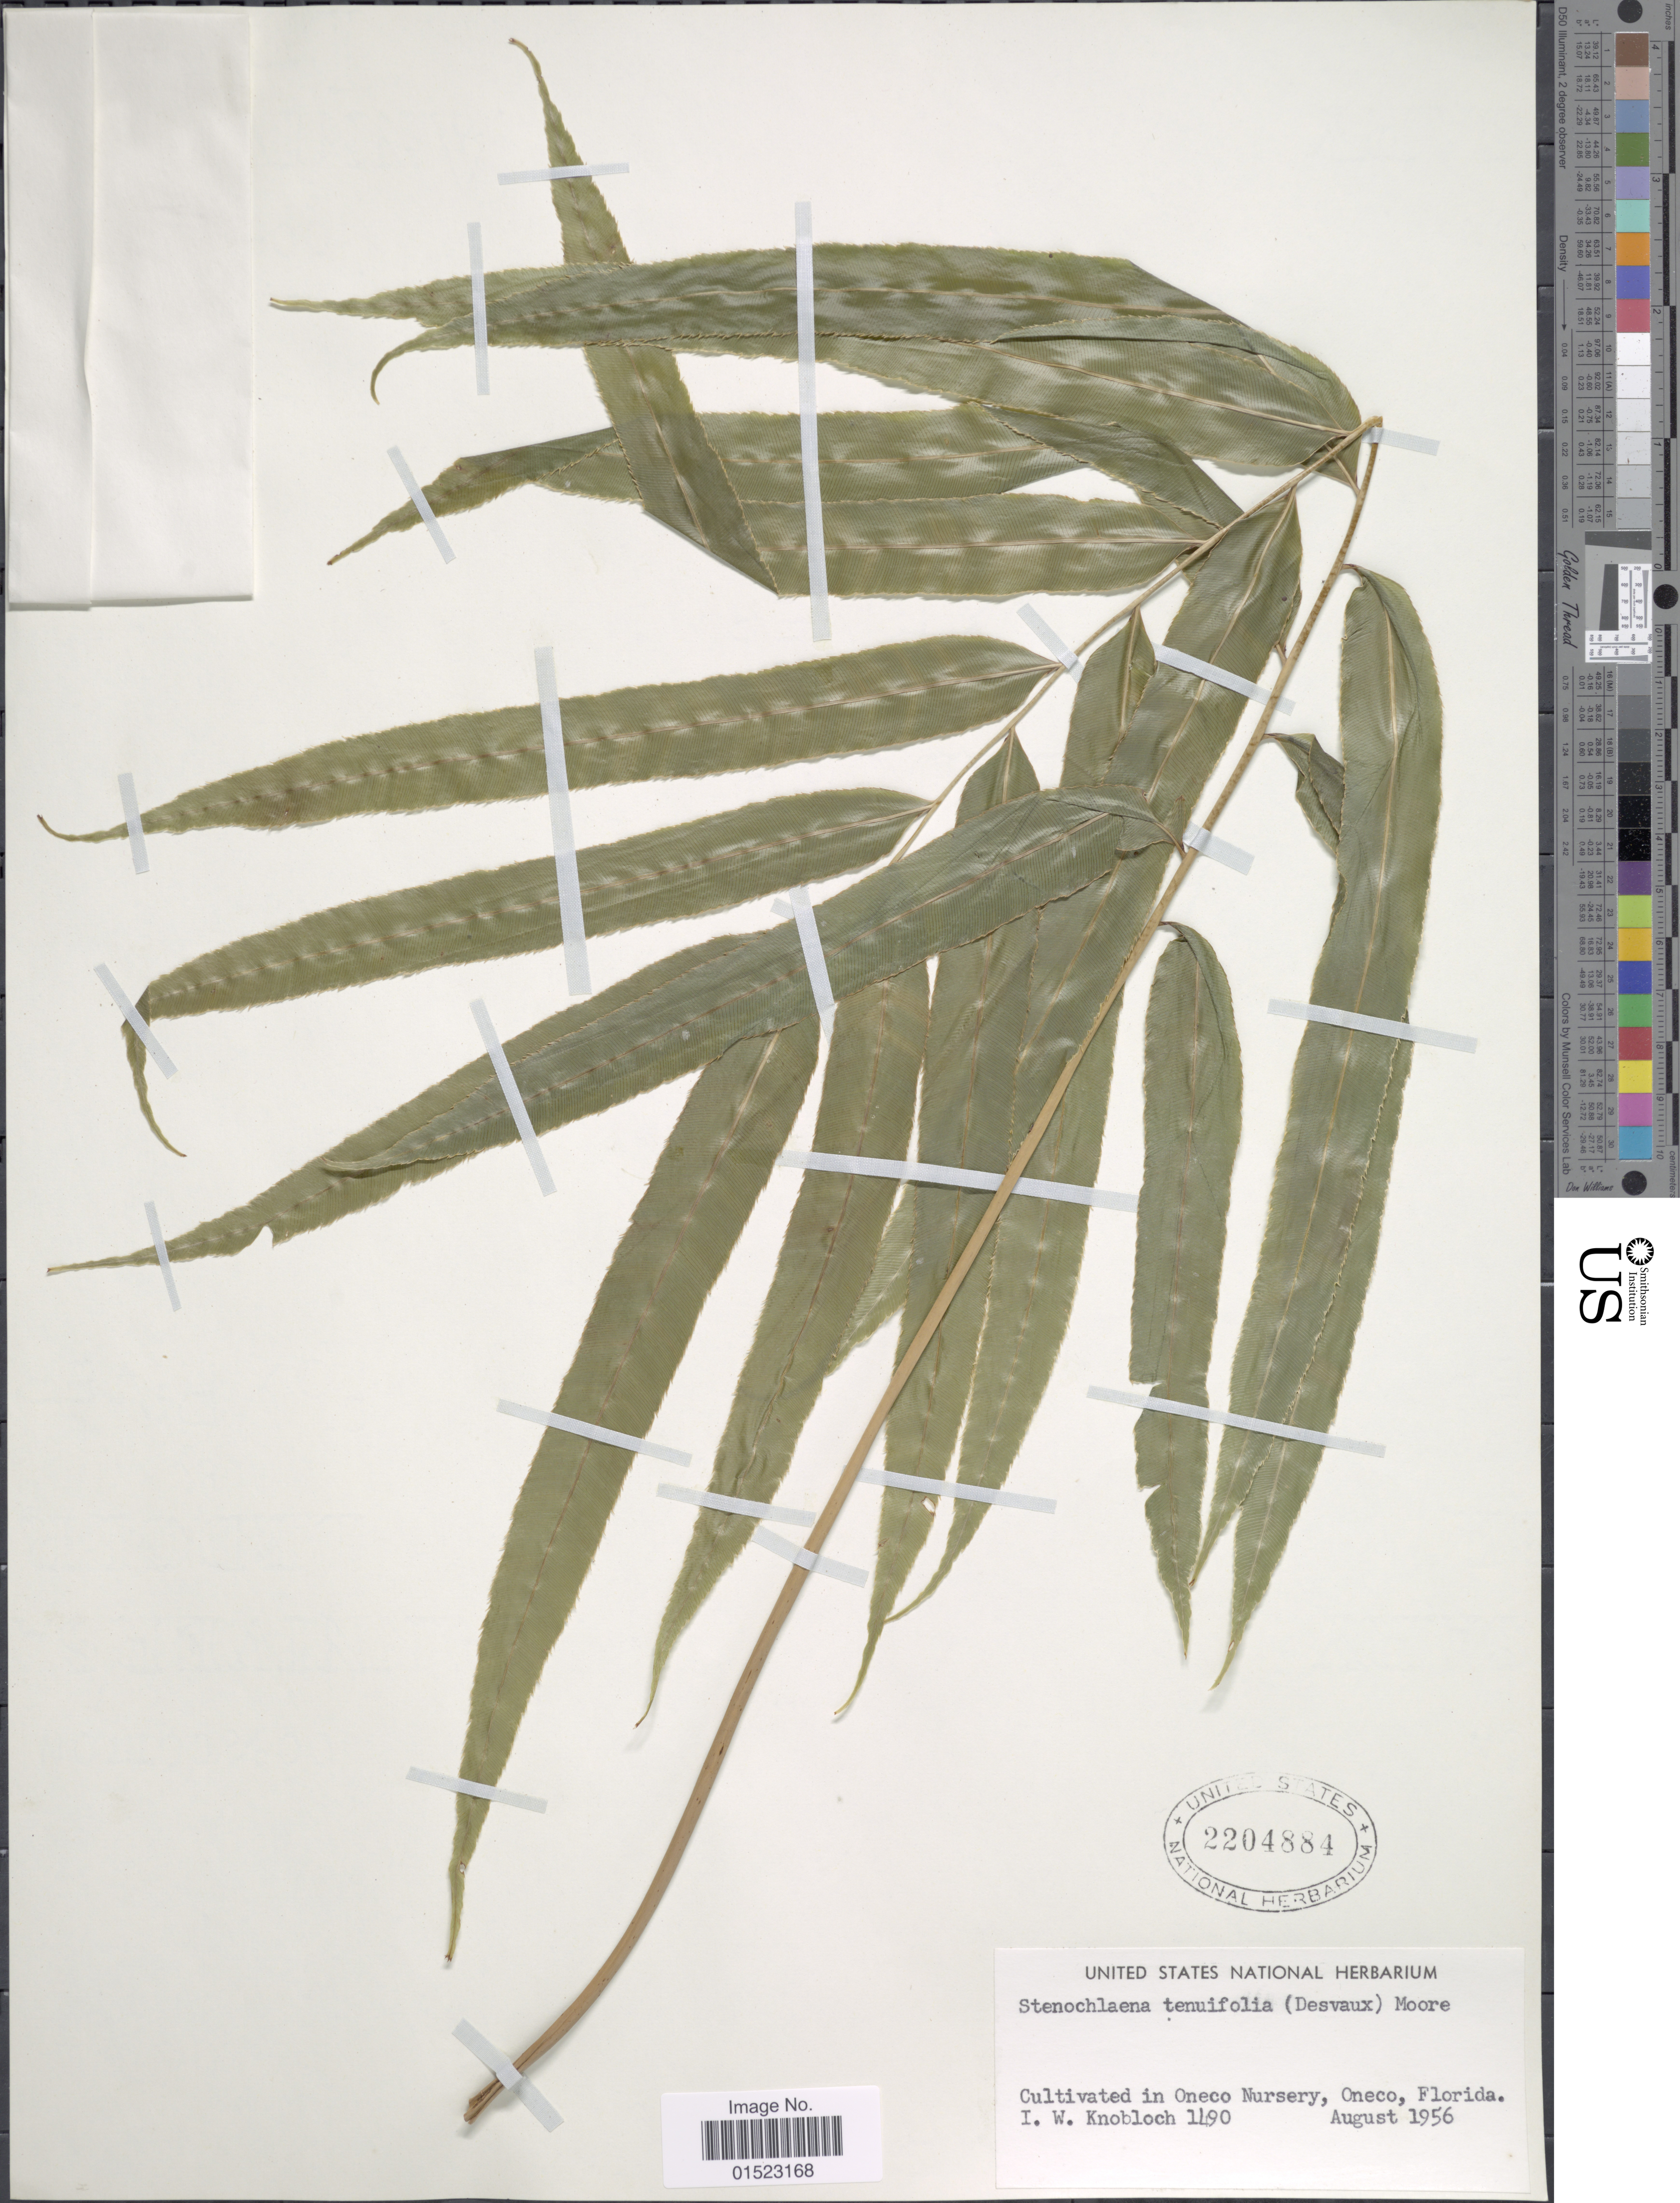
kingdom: Plantae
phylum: Tracheophyta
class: Polypodiopsida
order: Polypodiales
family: Blechnaceae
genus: Stenochlaena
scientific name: Stenochlaena tenuifolia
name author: (Desv.) T. Moore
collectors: I. W. Knobloch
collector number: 1490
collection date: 1956-08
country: United States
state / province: Florida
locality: Oneco Nursery, Oneco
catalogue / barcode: US 2204884